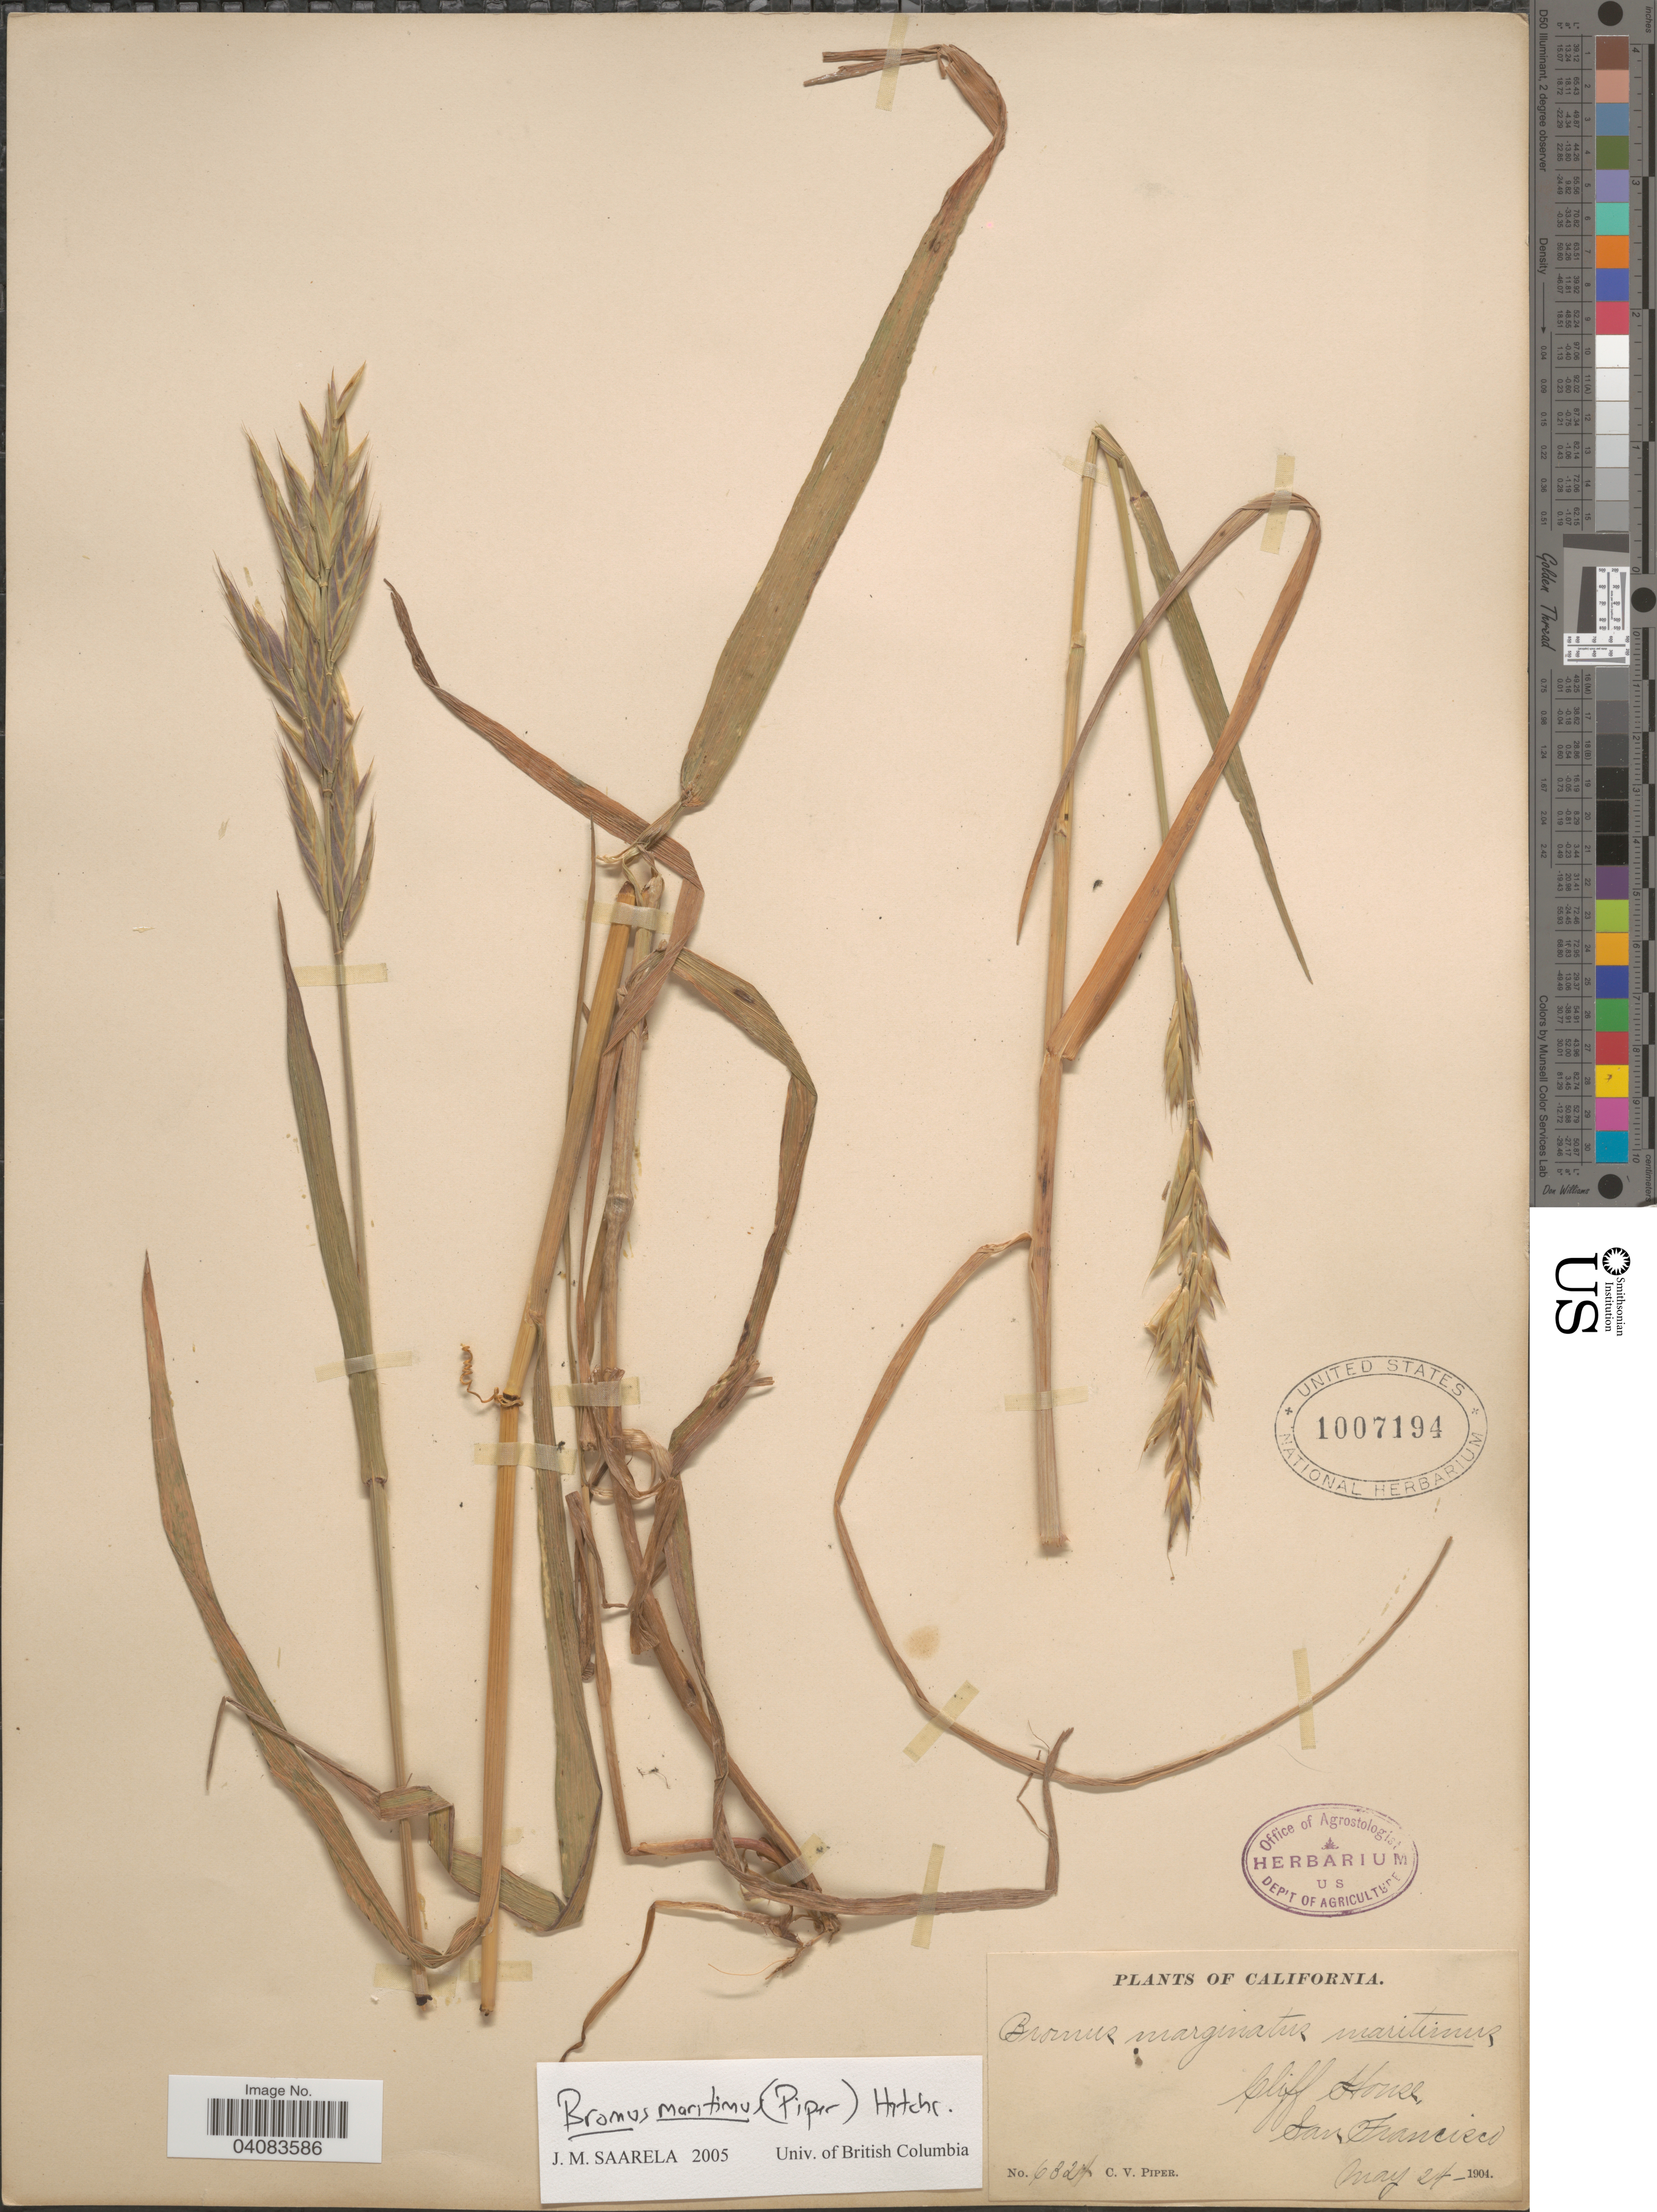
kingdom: Plantae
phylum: Tracheophyta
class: Liliopsida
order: Poales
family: Poaceae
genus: Bromus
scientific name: Bromus marginatus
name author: Nees ex Steud.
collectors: C. V. Piper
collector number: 6324*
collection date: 1904-05-24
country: United States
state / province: California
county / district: San Francisco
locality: Cliff House, San Francisco.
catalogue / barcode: US 1007194